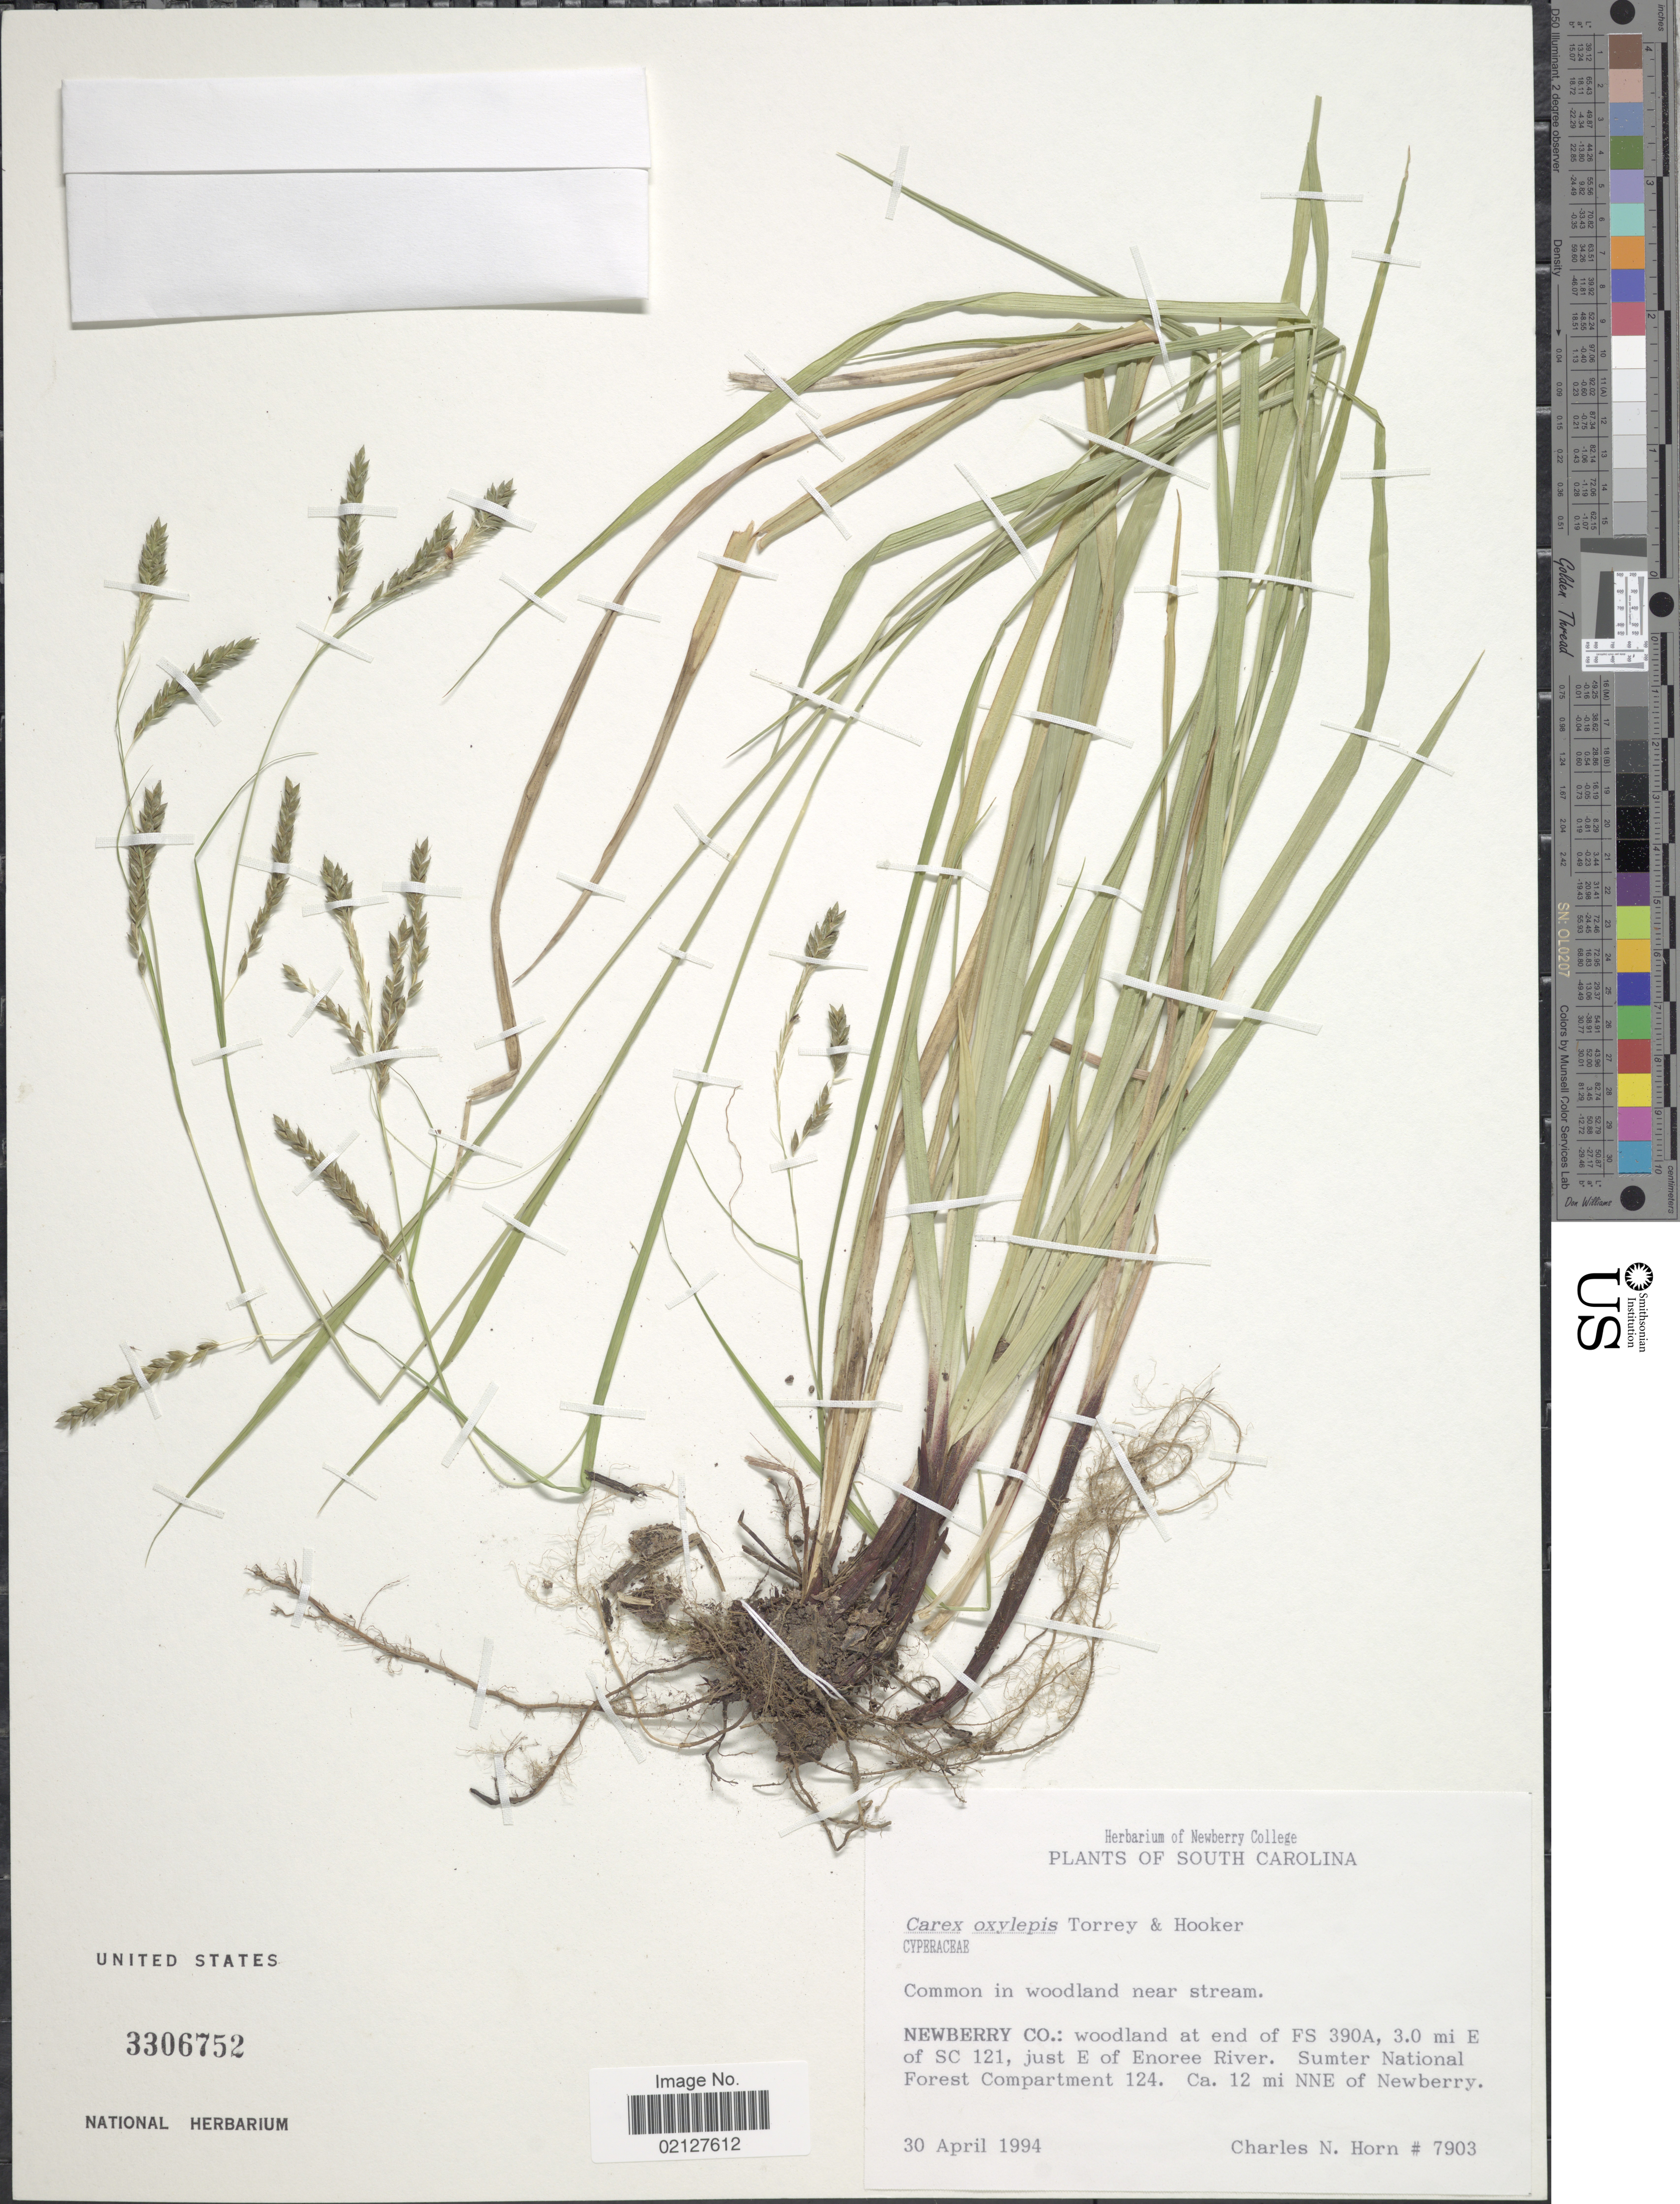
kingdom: Plantae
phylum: Tracheophyta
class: Liliopsida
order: Poales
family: Cyperaceae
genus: Carex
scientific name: Carex oxylepis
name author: Torr. & Hook.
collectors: C. N. Horn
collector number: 7903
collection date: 1994-04-30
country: United States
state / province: South Carolina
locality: Newsberry Co.: at end of FS 390A, 3.0 mi E of SC 121, just E of Enoree River. Sumter National Forest Compartment 124, Ca. 12 mi NNE of Newberry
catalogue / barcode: US 3306752